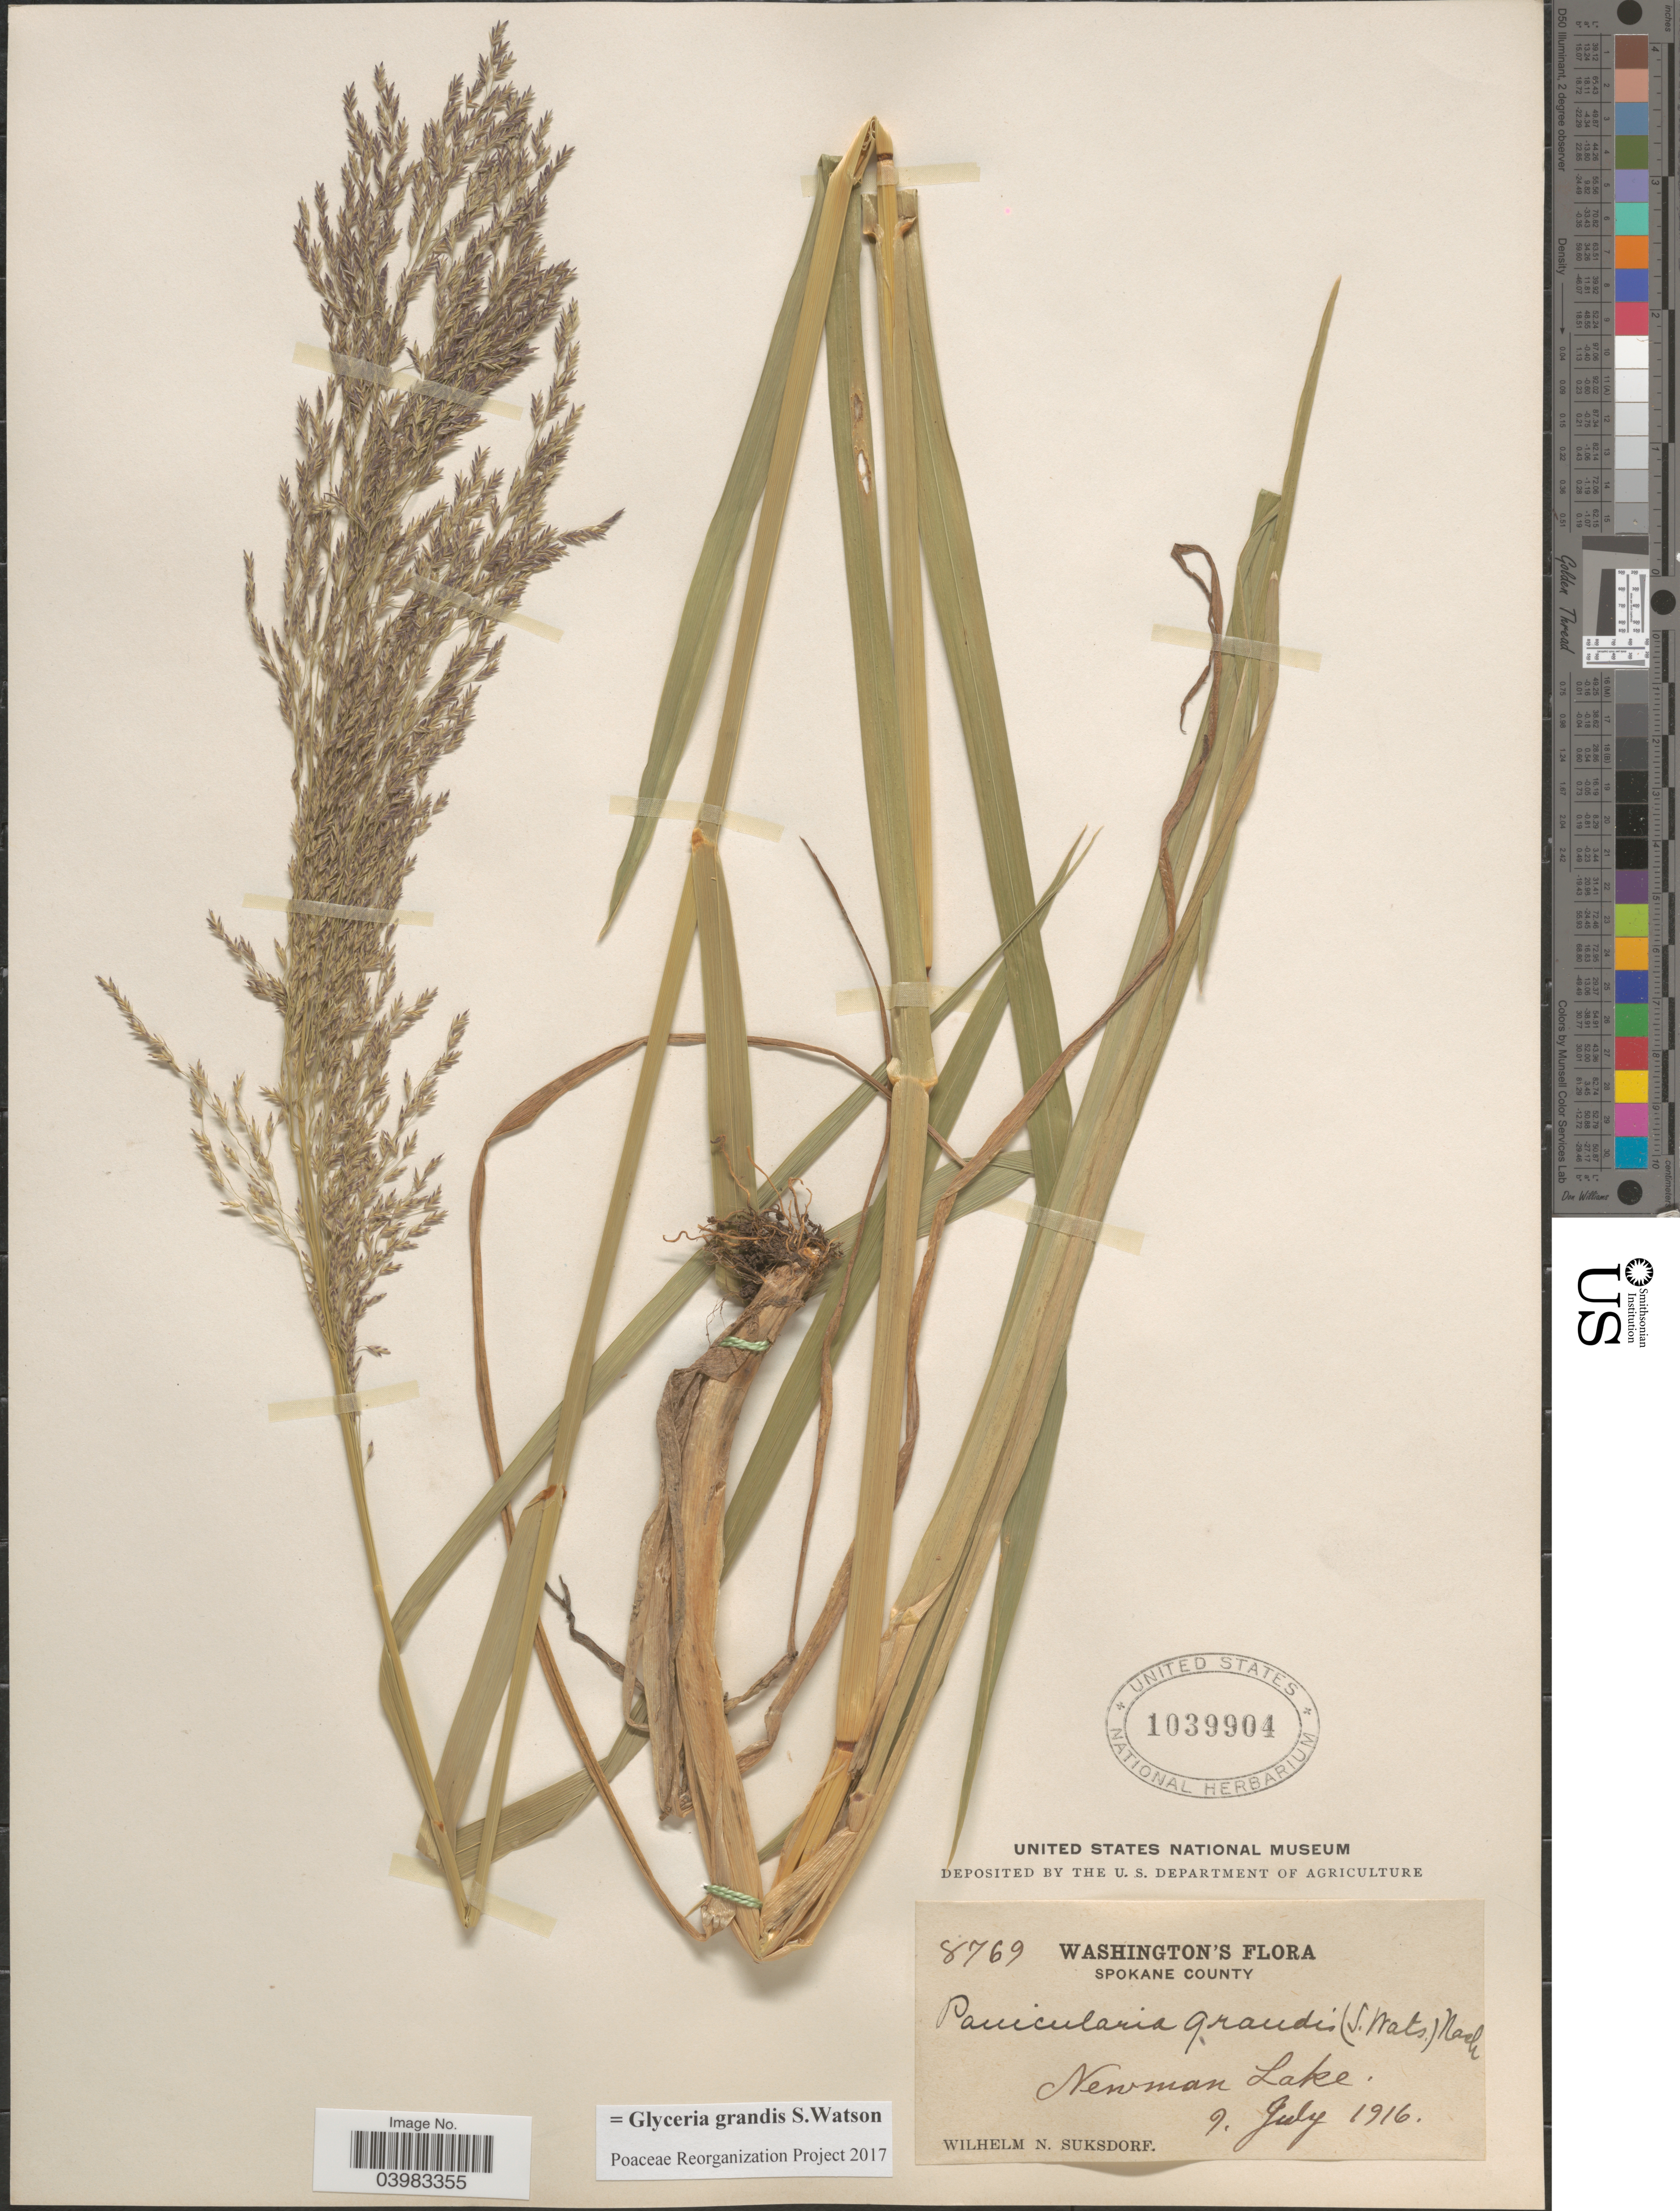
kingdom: Plantae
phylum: Tracheophyta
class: Liliopsida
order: Poales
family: Poaceae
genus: Glyceria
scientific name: Glyceria grandis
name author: S. Watson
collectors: W. N. Suksdorf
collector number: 8769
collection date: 1916-07-09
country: United States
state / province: Washington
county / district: Spokane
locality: Spokane County. Newman Lake.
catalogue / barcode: US 1039904